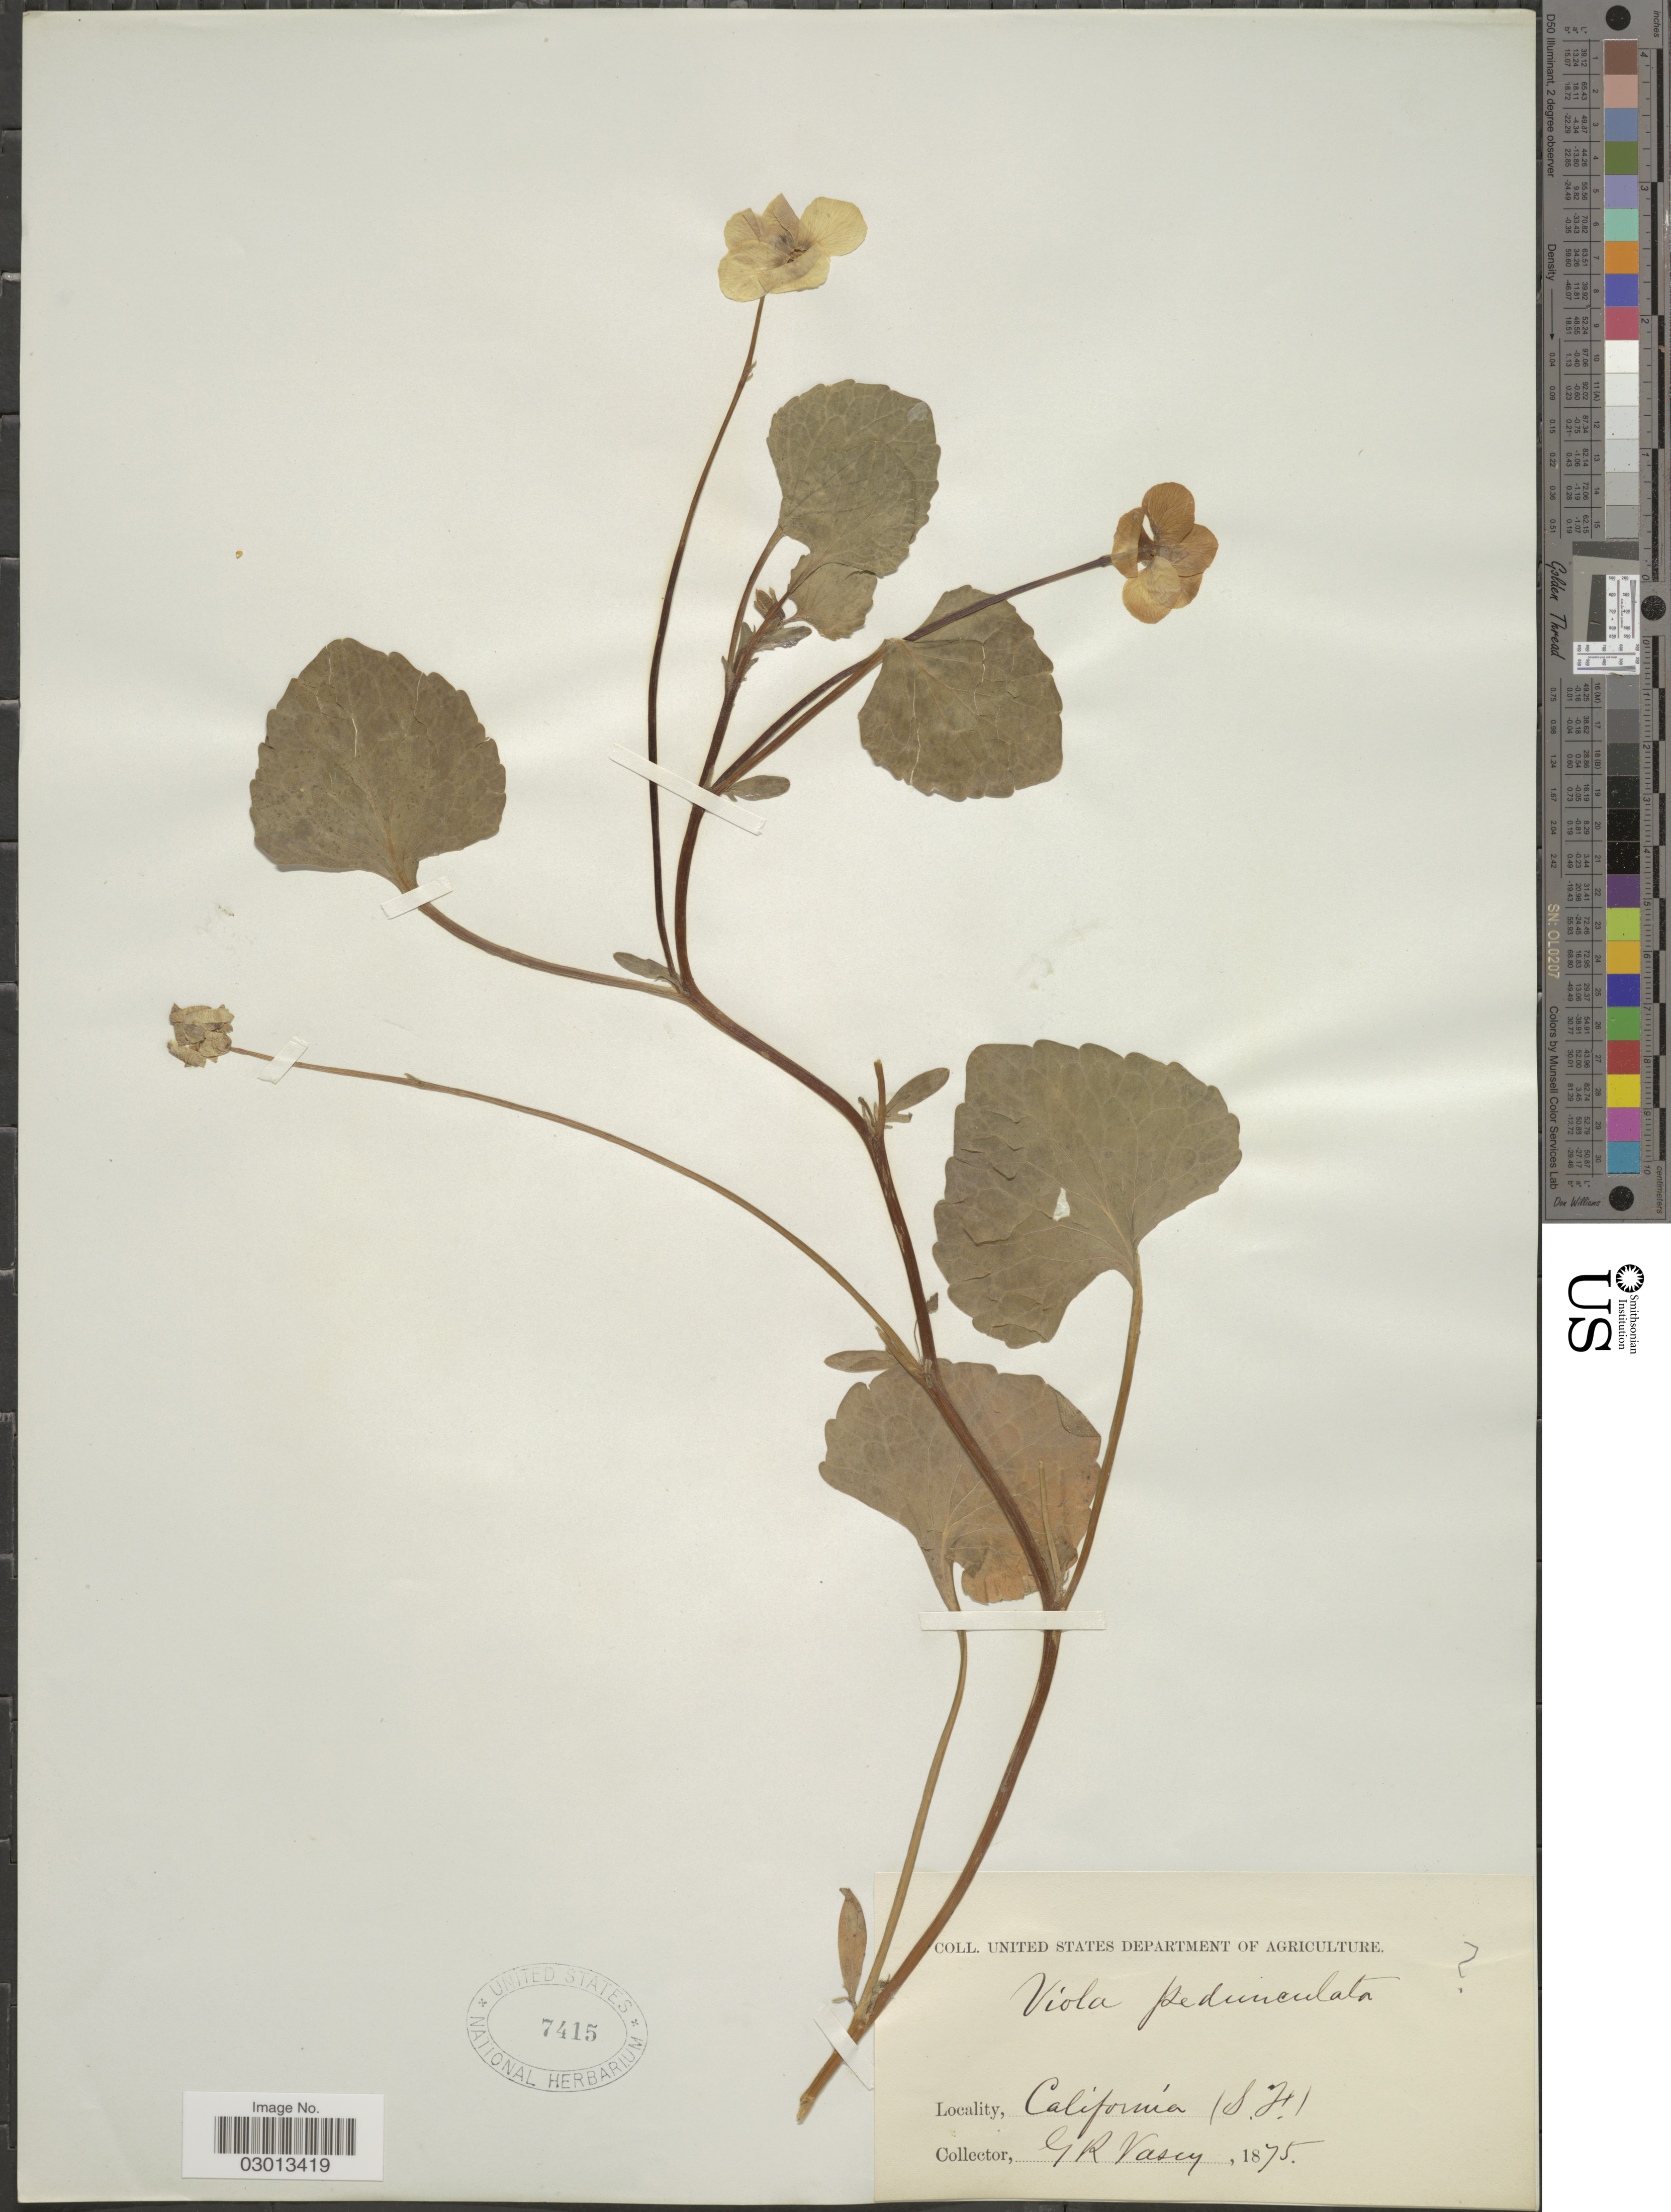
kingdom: Plantae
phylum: Tracheophyta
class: Magnoliopsida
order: Malpighiales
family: Violaceae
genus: Viola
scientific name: Viola pedunculata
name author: Torr. & A. Gray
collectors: G. R. Vasey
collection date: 1875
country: United States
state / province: California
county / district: San Francisco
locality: (S.F.).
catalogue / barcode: US 7415